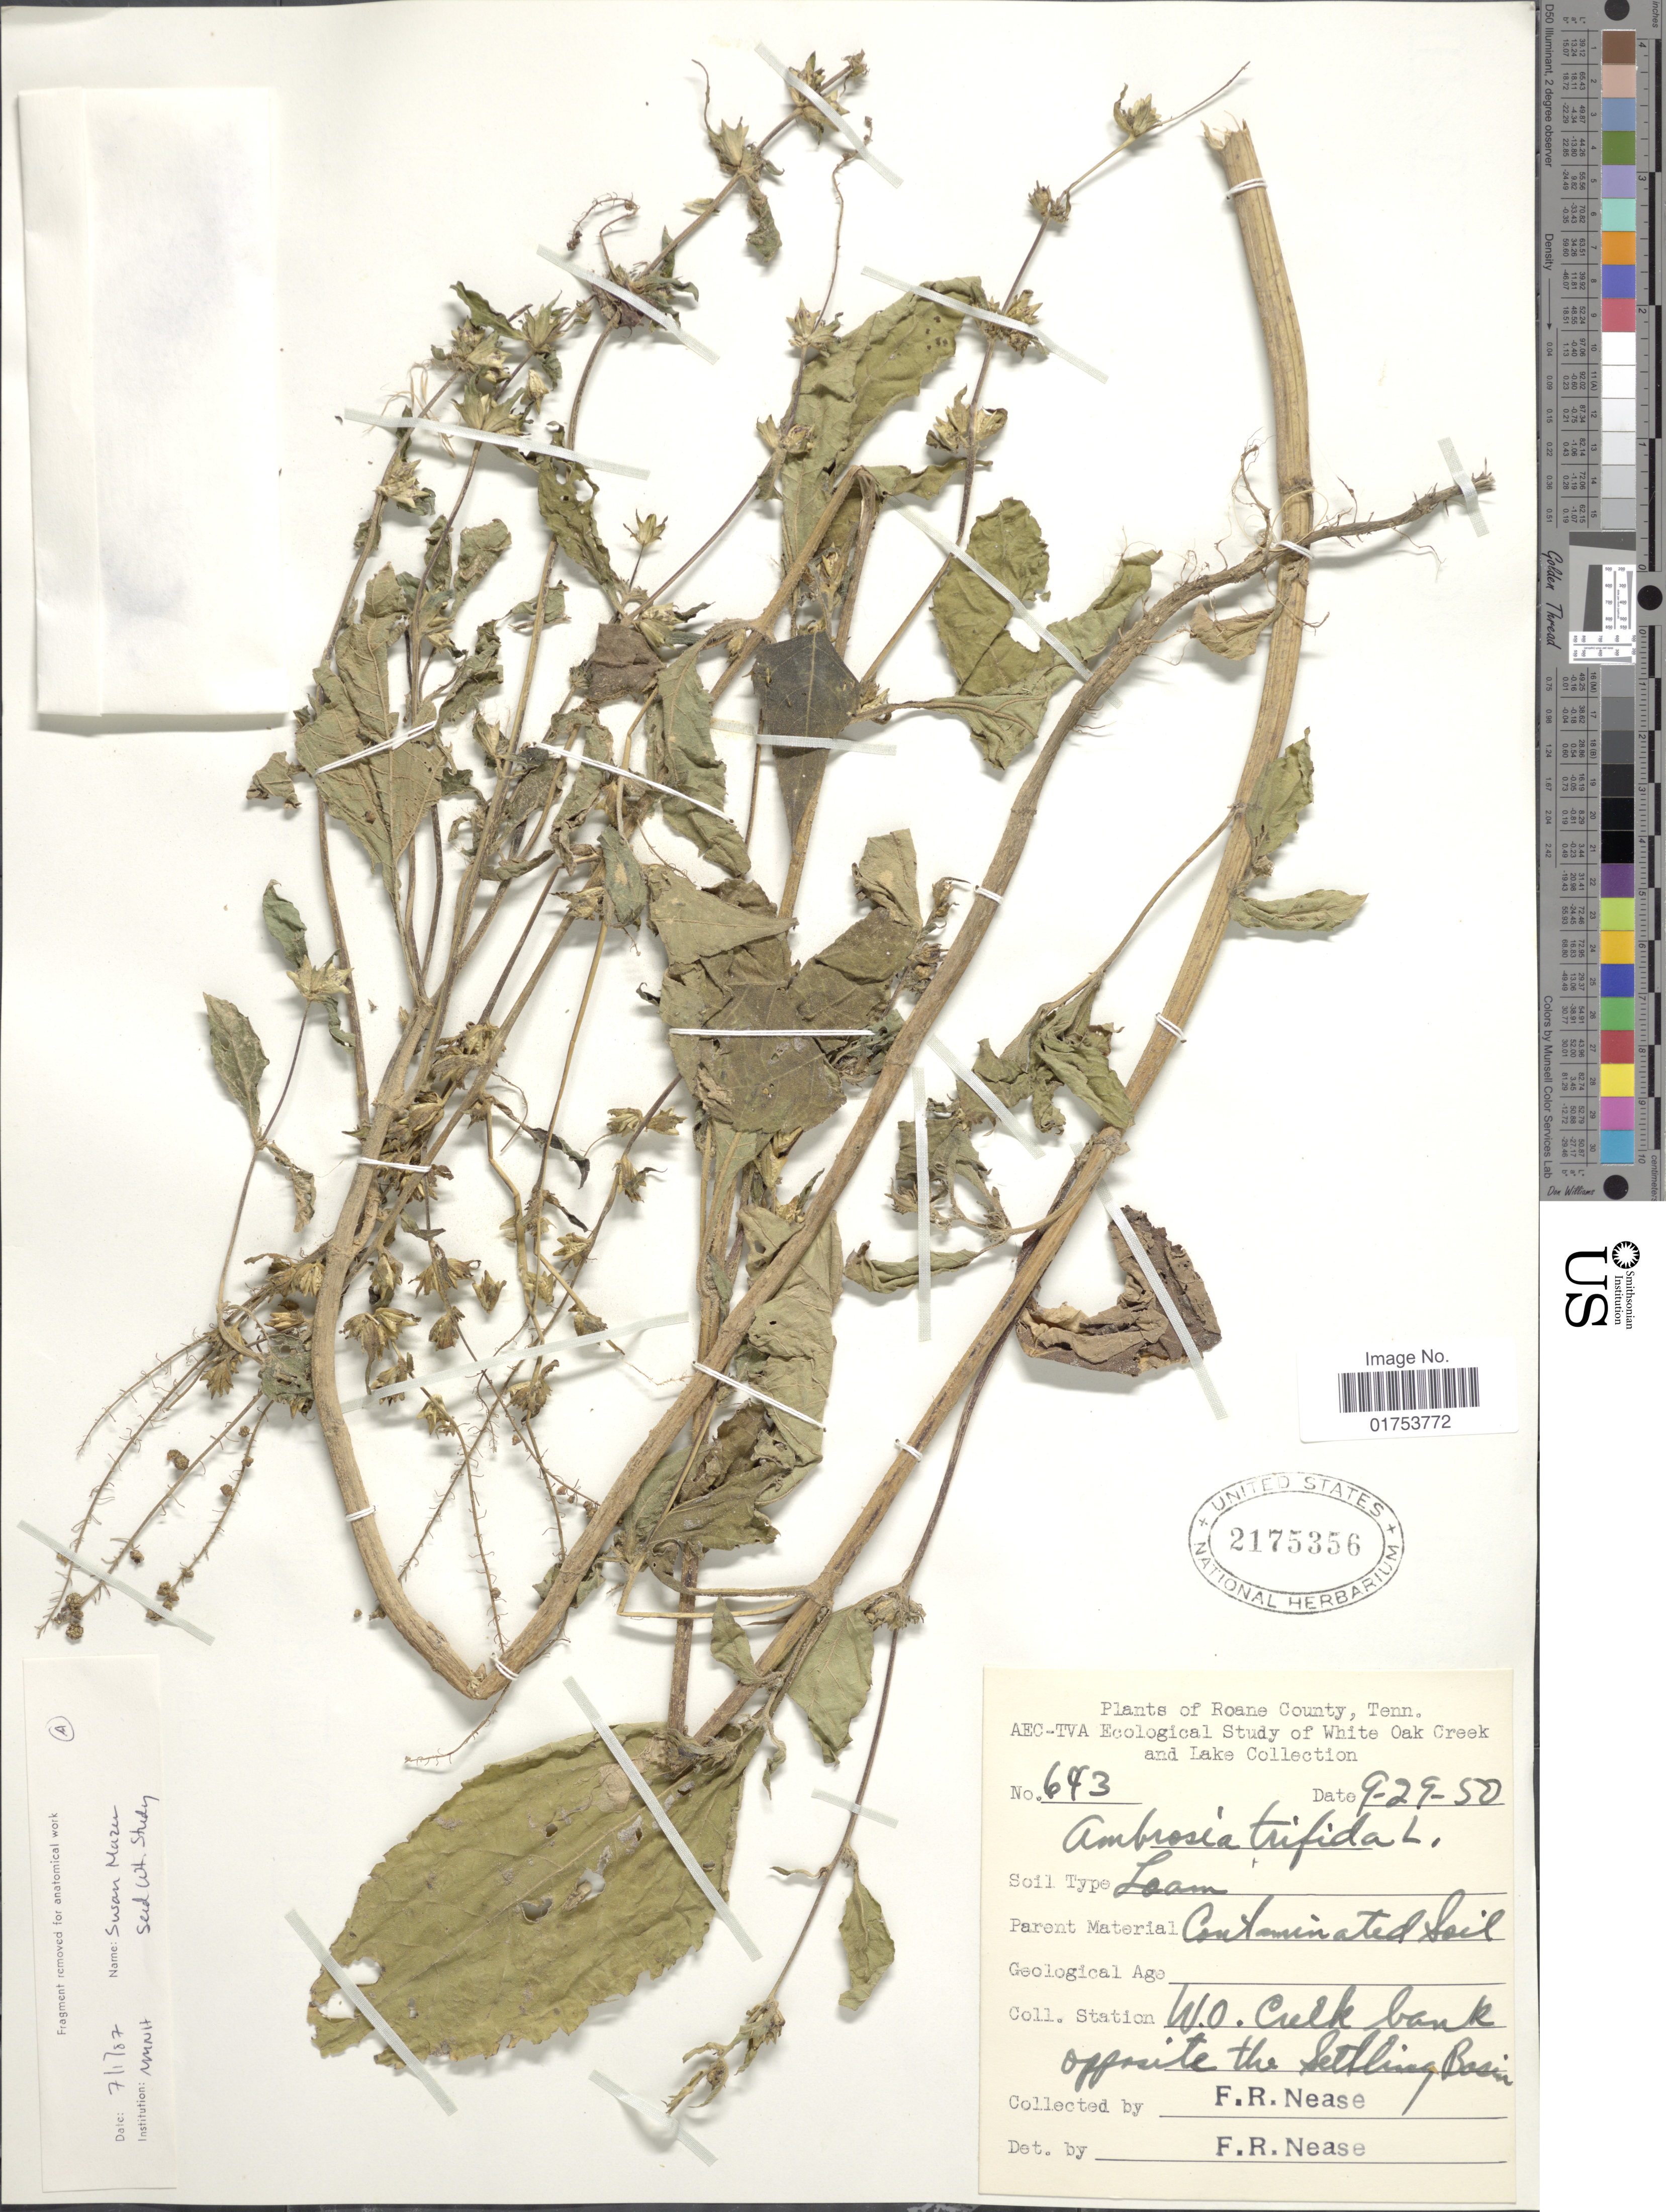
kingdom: Plantae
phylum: Tracheophyta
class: Magnoliopsida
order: Asterales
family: Asteraceae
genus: Ambrosia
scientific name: Ambrosia trifida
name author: L.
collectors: F. Nease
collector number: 643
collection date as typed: Transcribed d/m/y: 29/9/50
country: United States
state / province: Tennessee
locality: Roane County, Tenn., W.O. Creek bank opposite the Settling Basin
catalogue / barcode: US 2175356